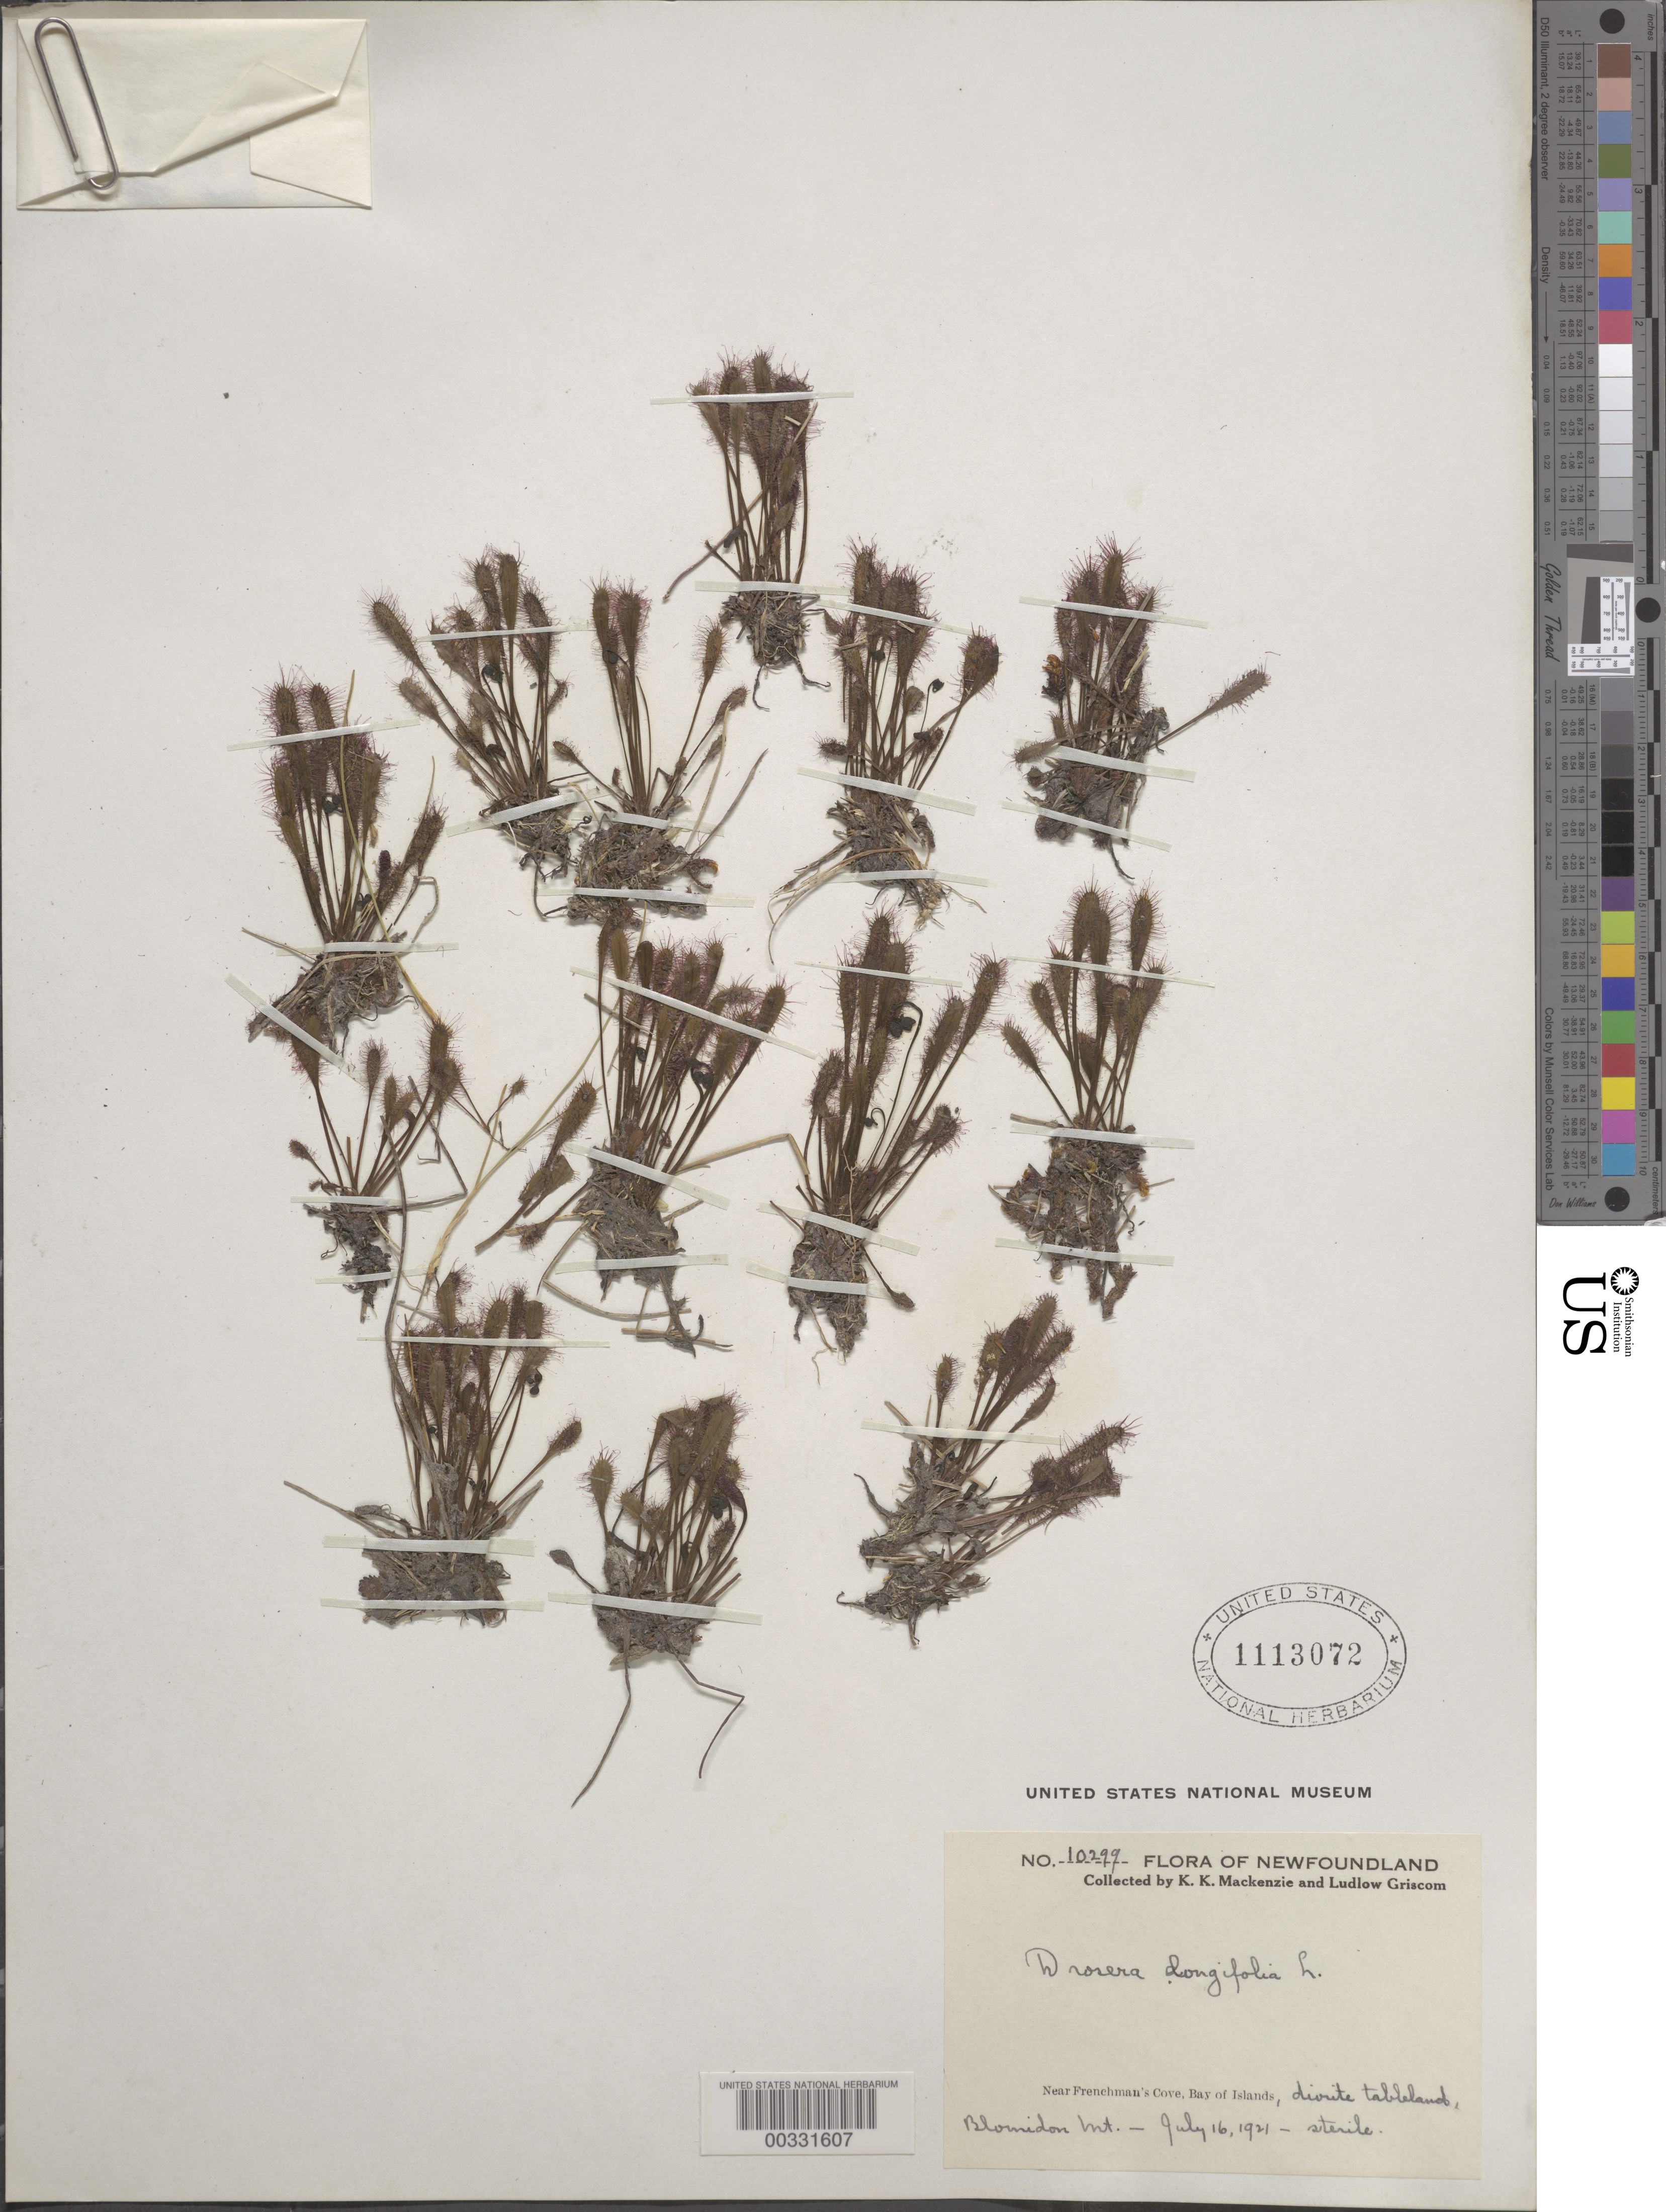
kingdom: Plantae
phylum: Tracheophyta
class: Magnoliopsida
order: Caryophyllales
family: Droseraceae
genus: Drosera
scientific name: Drosera anglica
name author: Huds.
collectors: K. K. Mackenzie & L. Griscom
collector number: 10299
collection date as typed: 16 Jul 1921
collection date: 1921-07-16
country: Canada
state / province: Newfoundland and Labrador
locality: Near frenchman's cove, bay of islands, blomidon mt.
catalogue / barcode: US 1113072